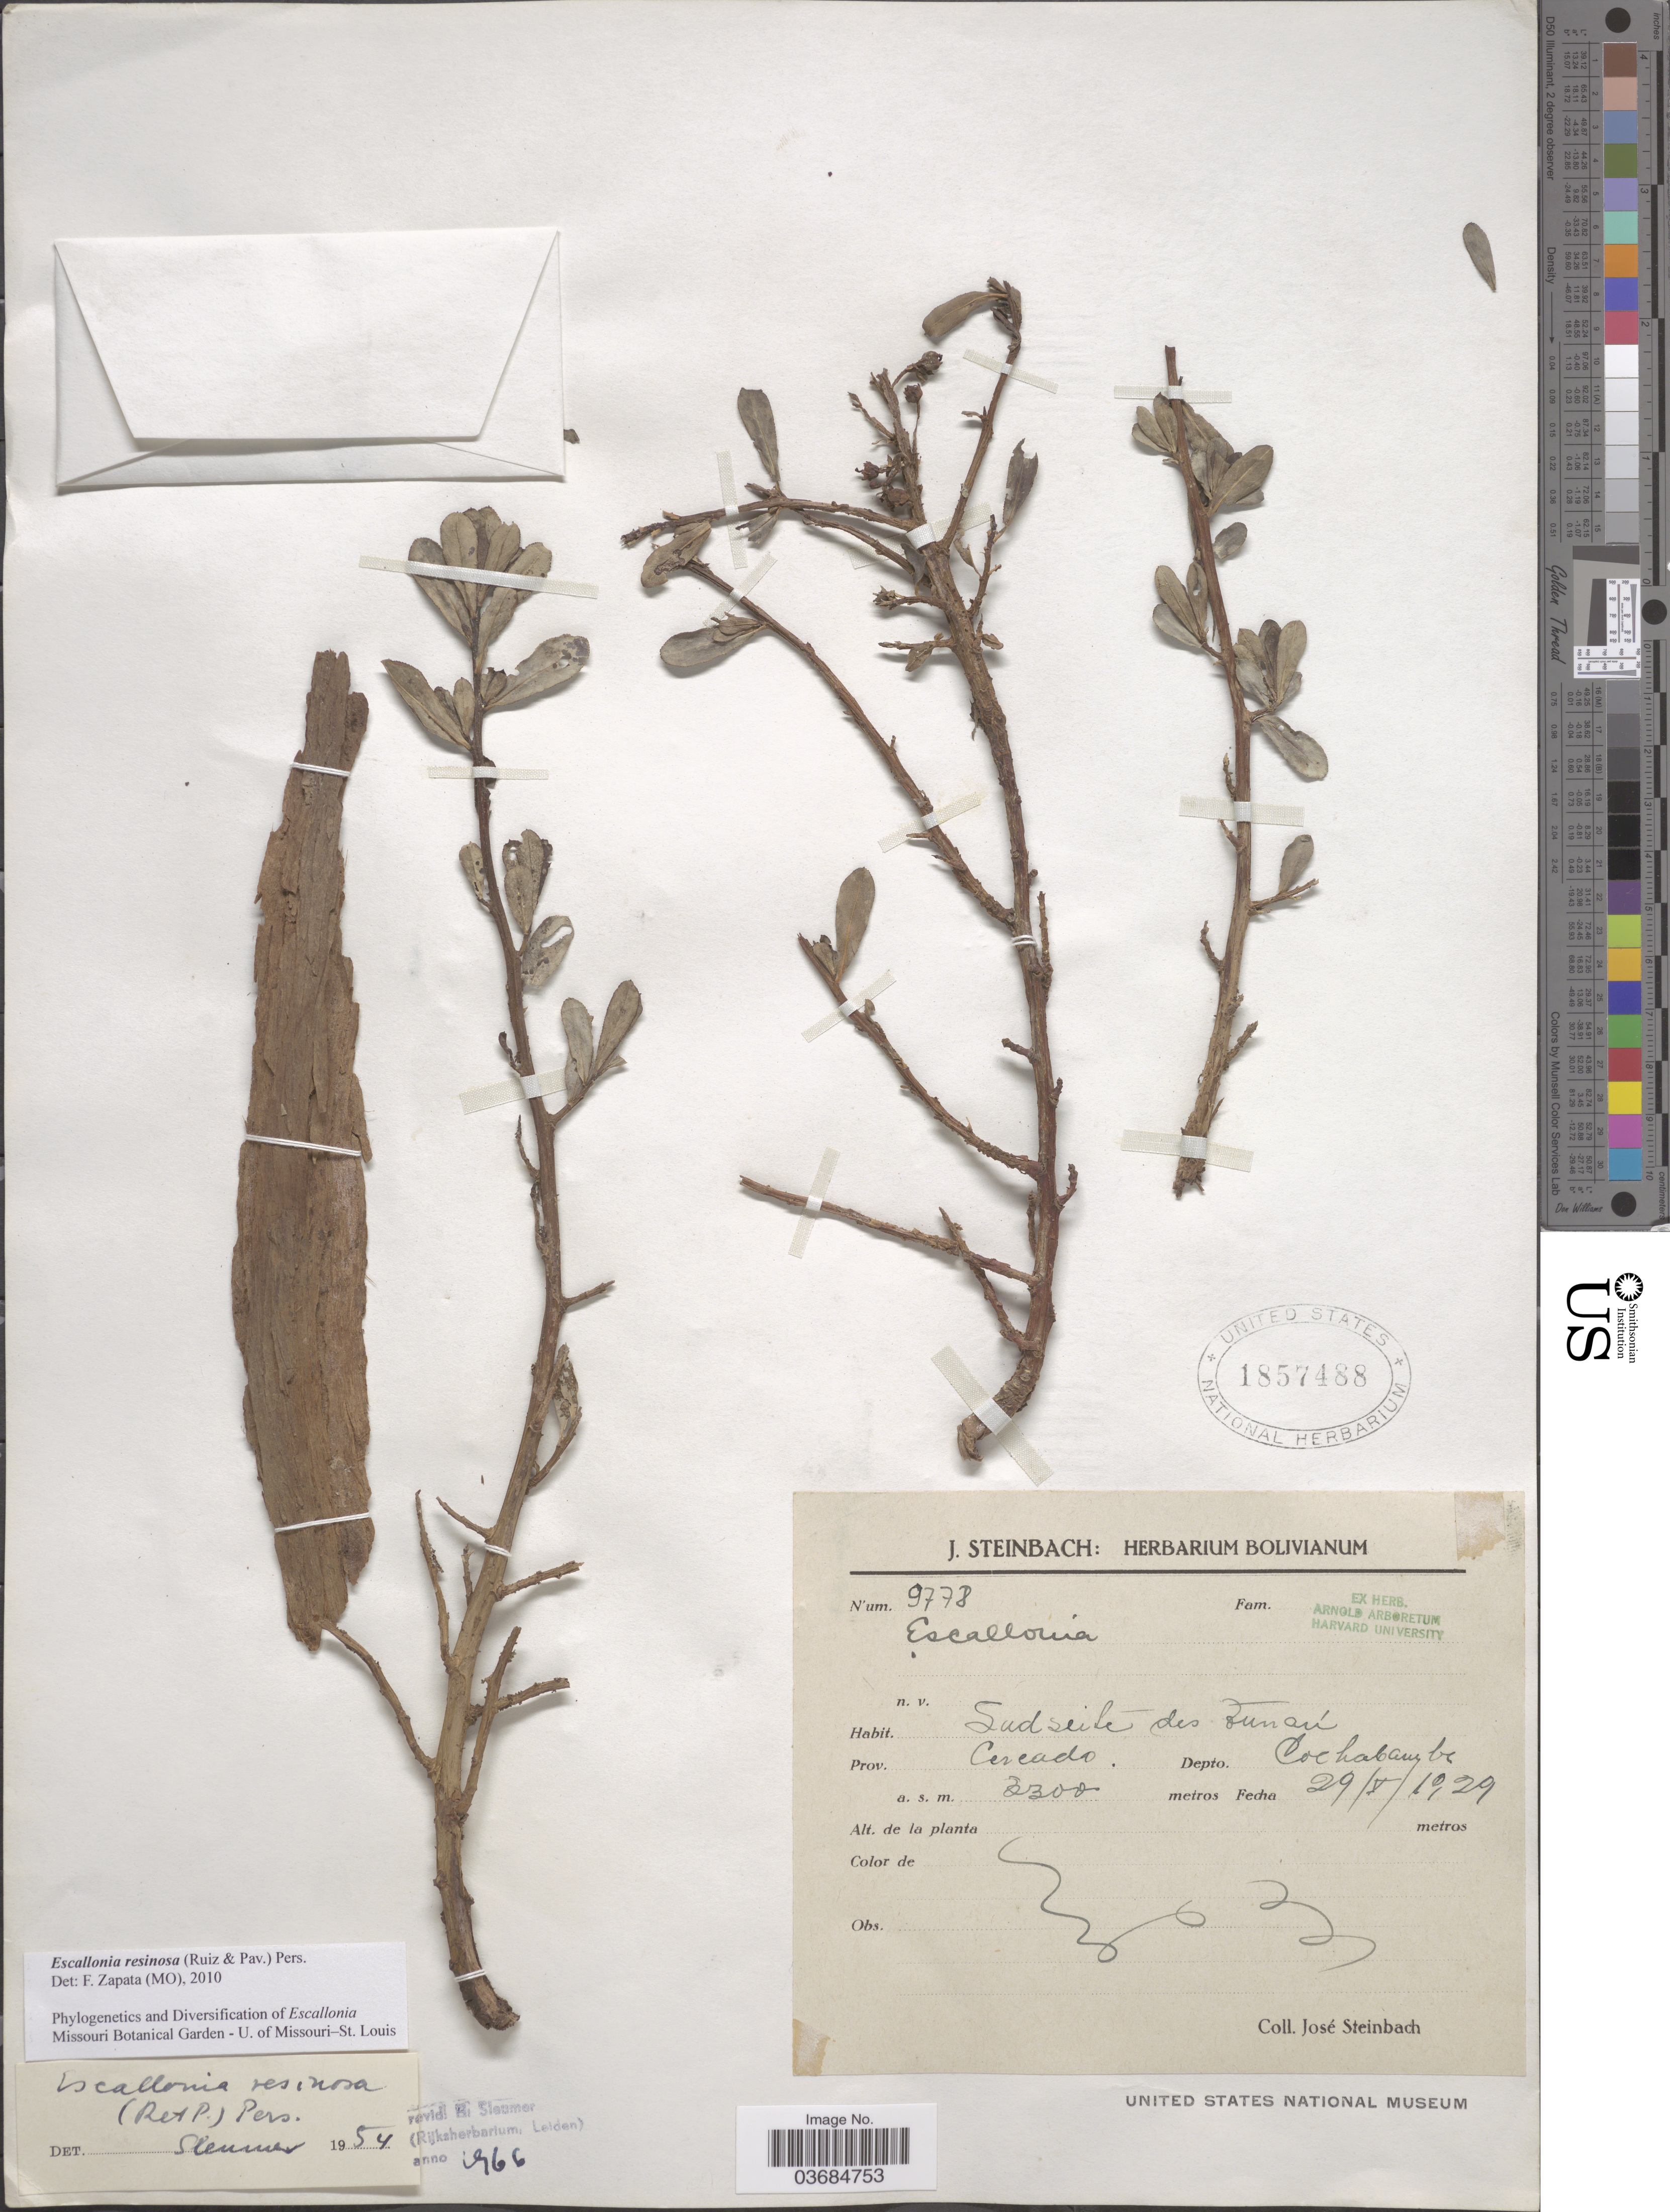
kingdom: Plantae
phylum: Tracheophyta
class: Magnoliopsida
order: Escalloniales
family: Escalloniaceae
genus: Escallonia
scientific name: Escallonia resinosa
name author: (Ruiz & Pav.) Pers.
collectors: J. Steinbach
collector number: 9778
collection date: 1929-05-29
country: Bolivia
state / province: Cochabamba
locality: Sud seite des Juncú. Prov. Cercado. Depto. Cochabamba.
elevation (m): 3300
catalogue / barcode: US 1857488